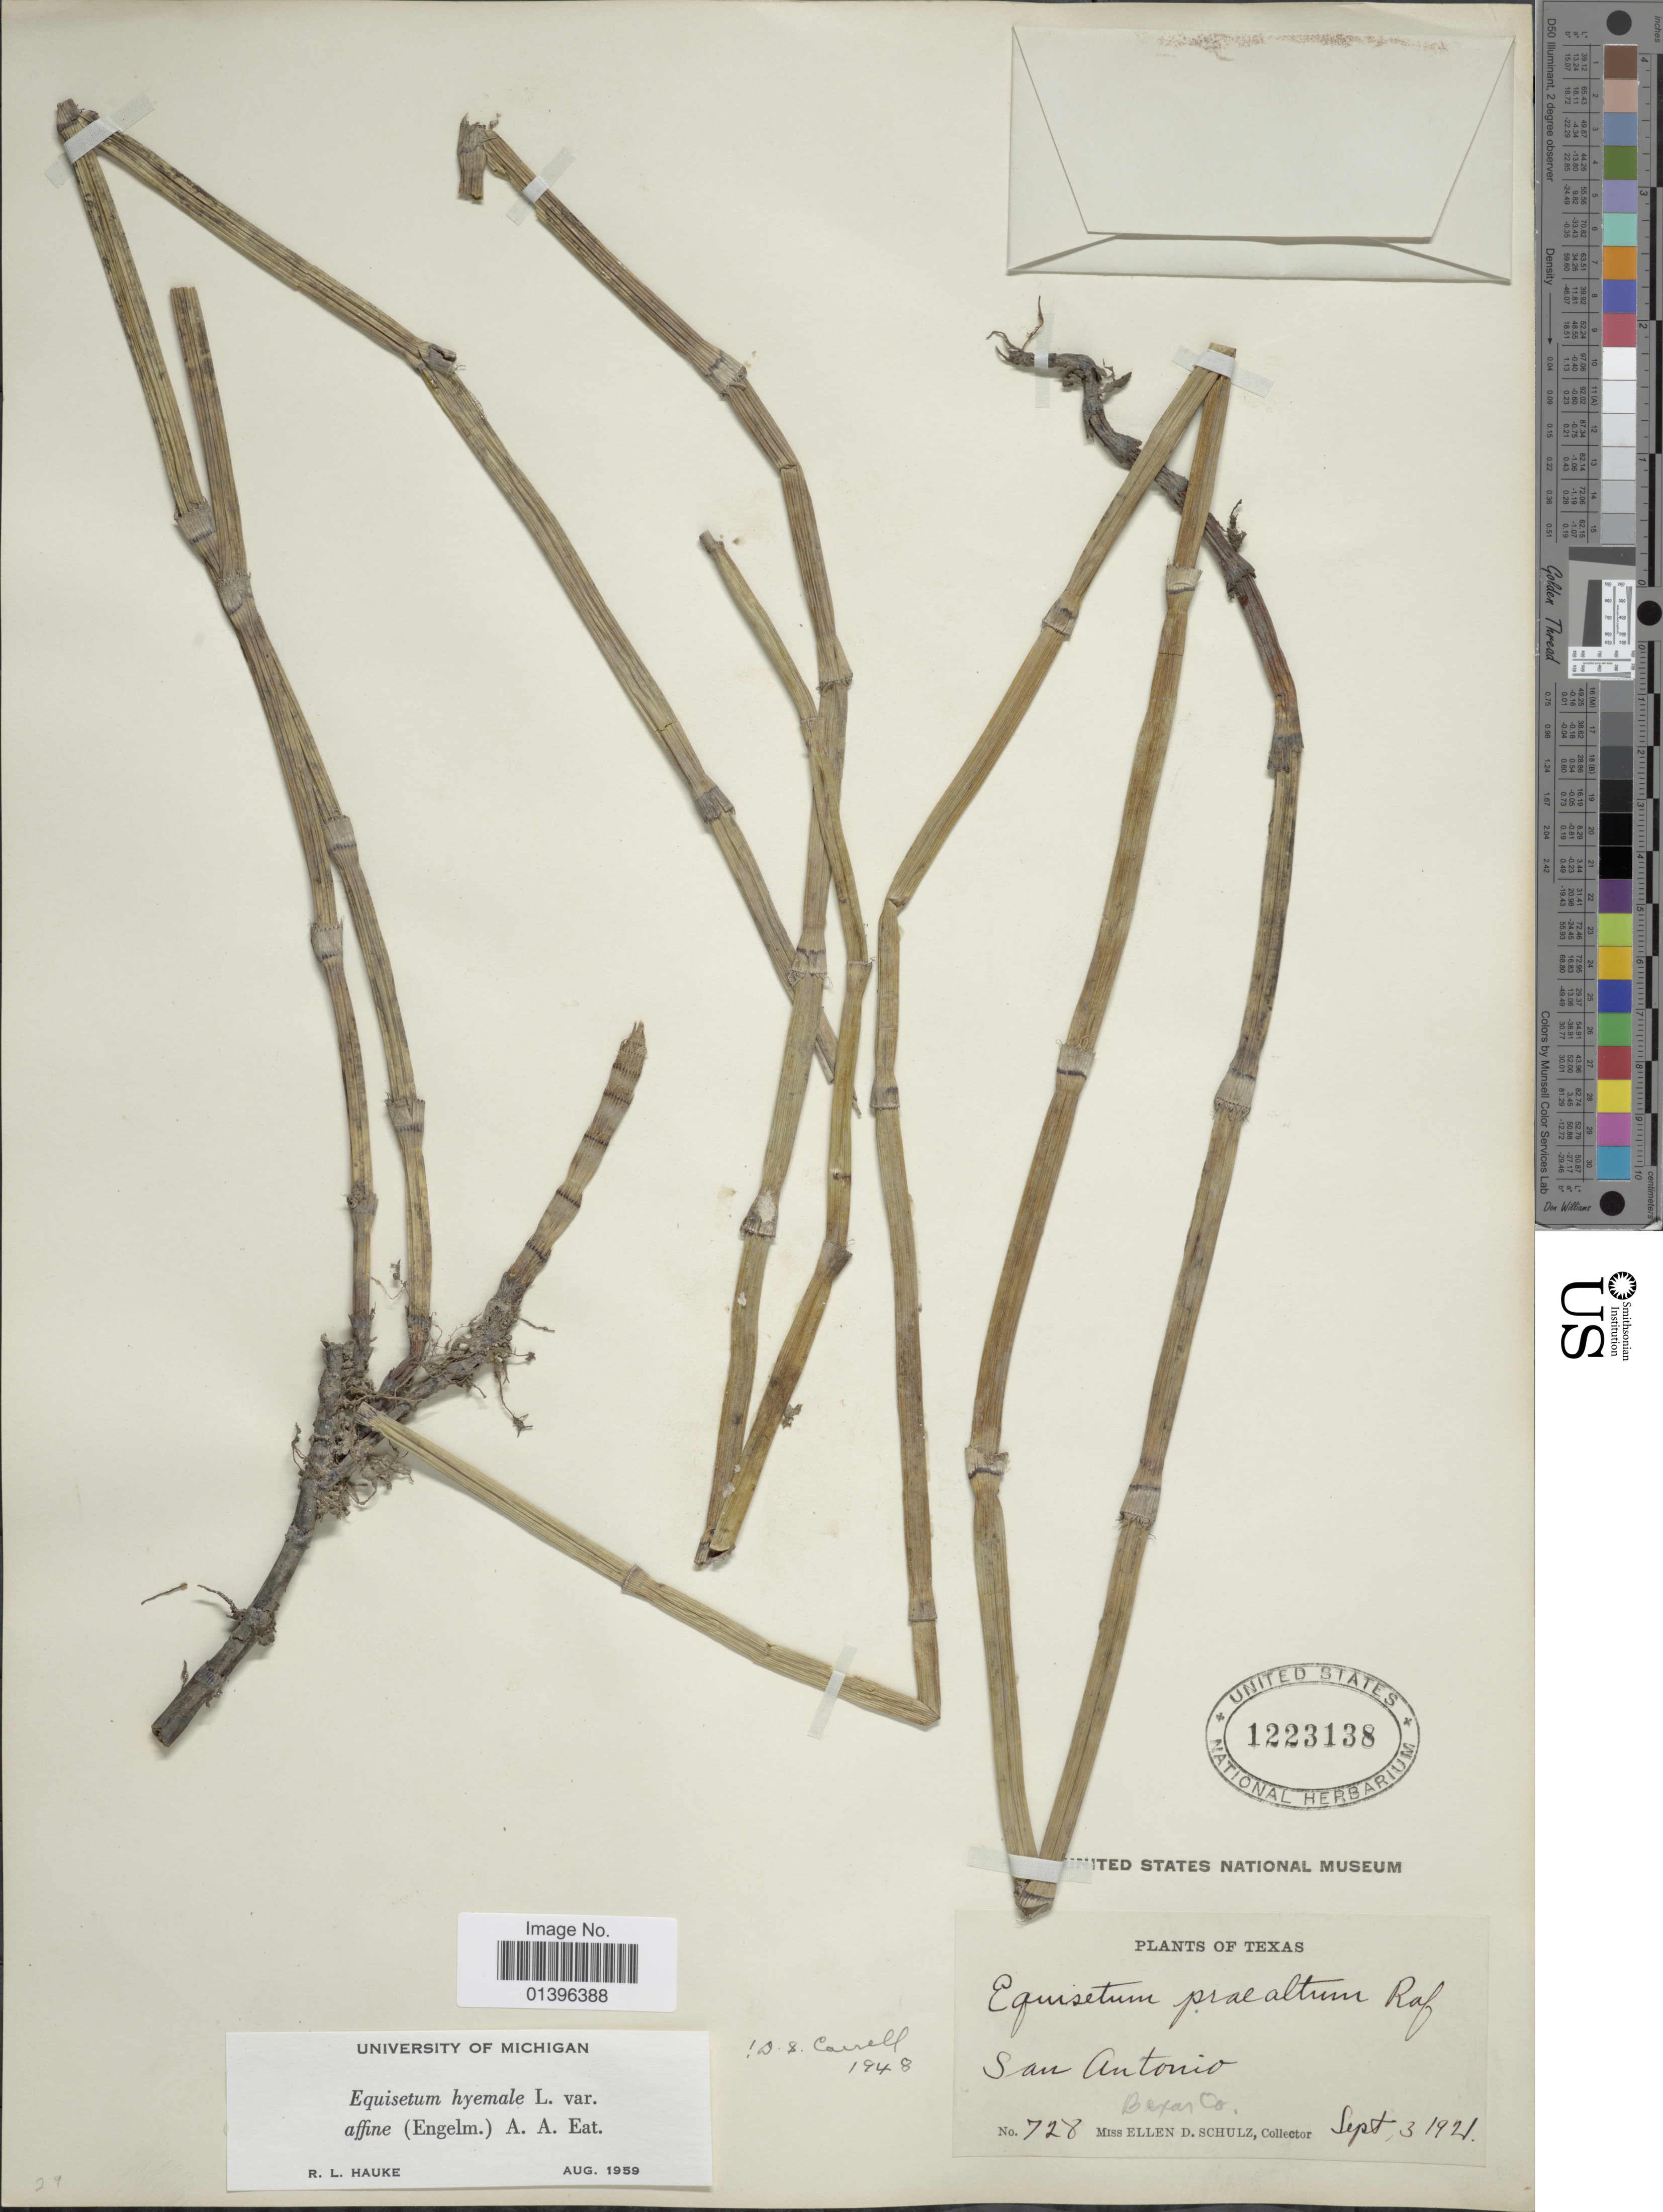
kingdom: Plantae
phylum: Tracheophyta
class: Polypodiopsida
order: Equisetales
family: Equisetaceae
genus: Equisetum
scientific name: Equisetum hyemale var. affine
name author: (Engelm.) A.A. Eaton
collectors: E. D. Schulz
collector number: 728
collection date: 1921-09-03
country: United States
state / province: Texas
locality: San Antonio, Bexar Co.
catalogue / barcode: US 1223138